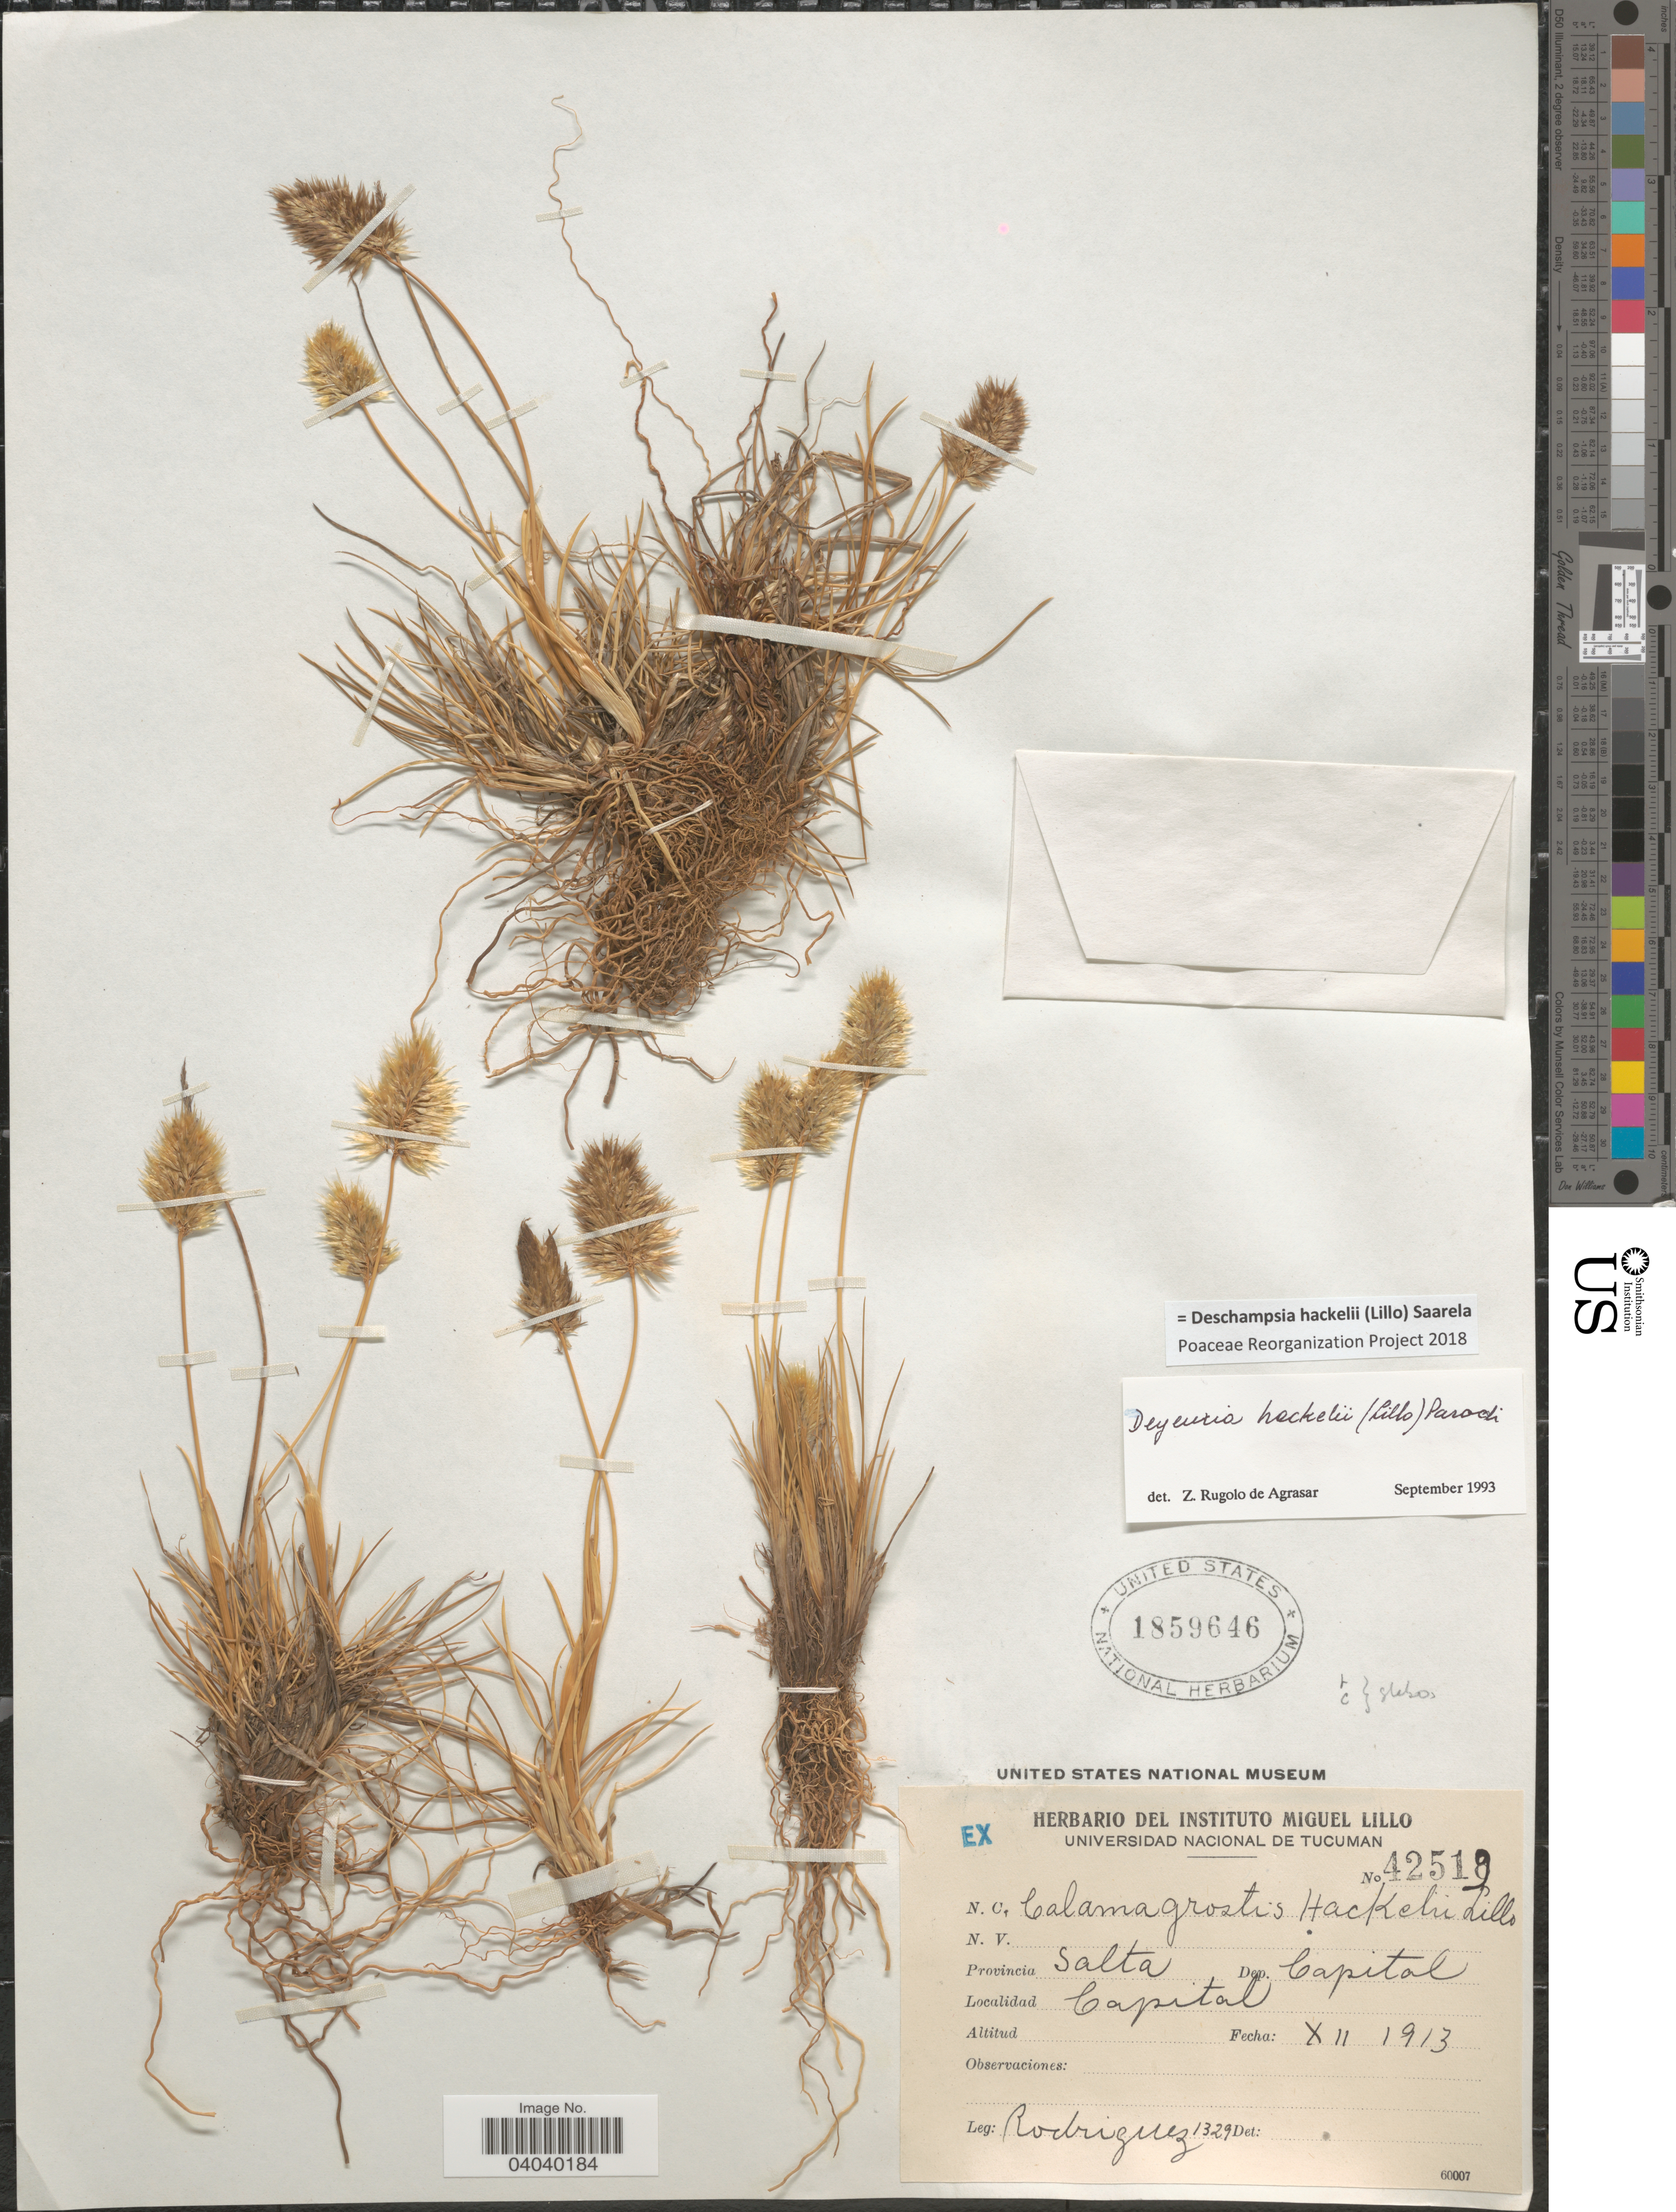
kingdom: Plantae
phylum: Tracheophyta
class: Liliopsida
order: Poales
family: Poaceae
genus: Deschampsia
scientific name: Deschampsia hackelii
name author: (Lillo) Saarela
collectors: Rodriguez, --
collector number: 1329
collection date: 1913-12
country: Argentina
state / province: Salta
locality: Dep. Capital. Capital.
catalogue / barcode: US 1859646